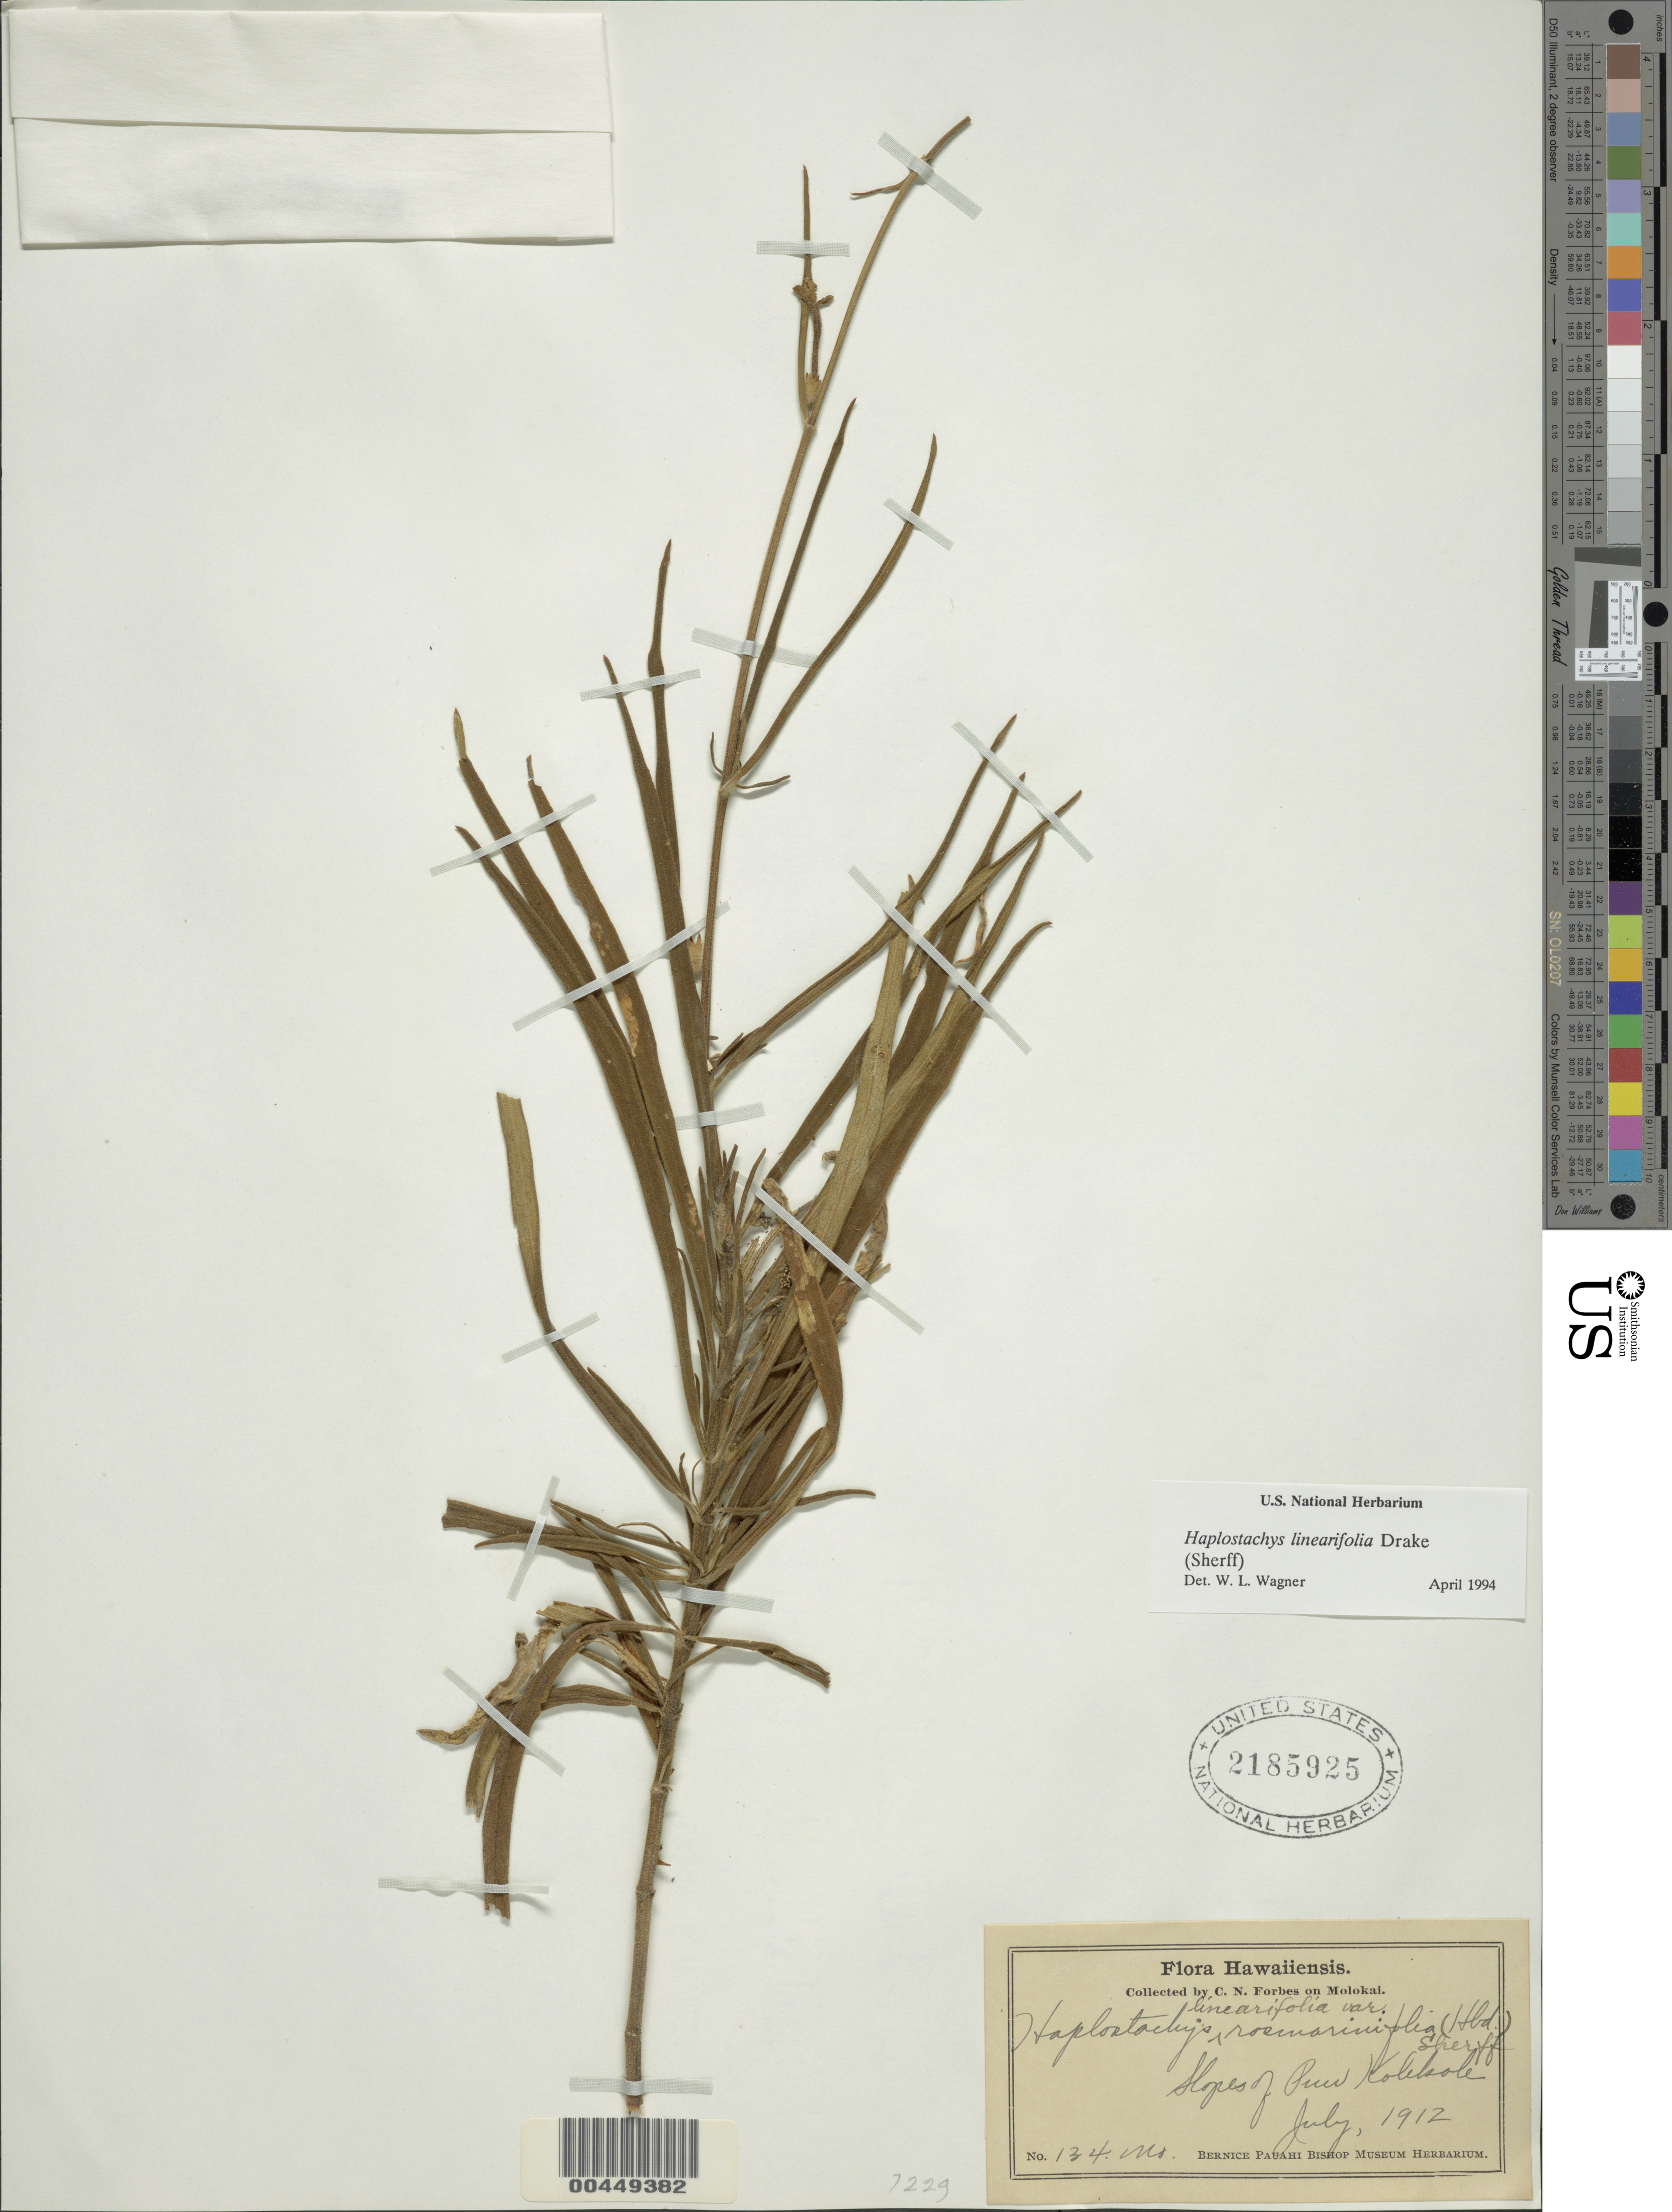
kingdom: Plantae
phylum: Tracheophyta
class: Magnoliopsida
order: Lamiales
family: Lamiaceae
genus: Haplostachys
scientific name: Haplostachys linearifolia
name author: (Drake) Sherff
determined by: Wagner, W. L., (BOT), Smithsonian Institution - National Museum of Natural History (UNITED STATES)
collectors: C. N. Forbes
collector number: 134.Mo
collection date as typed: Jul 1912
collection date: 1912-07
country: United States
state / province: Hawaii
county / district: Maui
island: Moloka'i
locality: Slopes of Puu Kolekole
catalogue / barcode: US 2185925